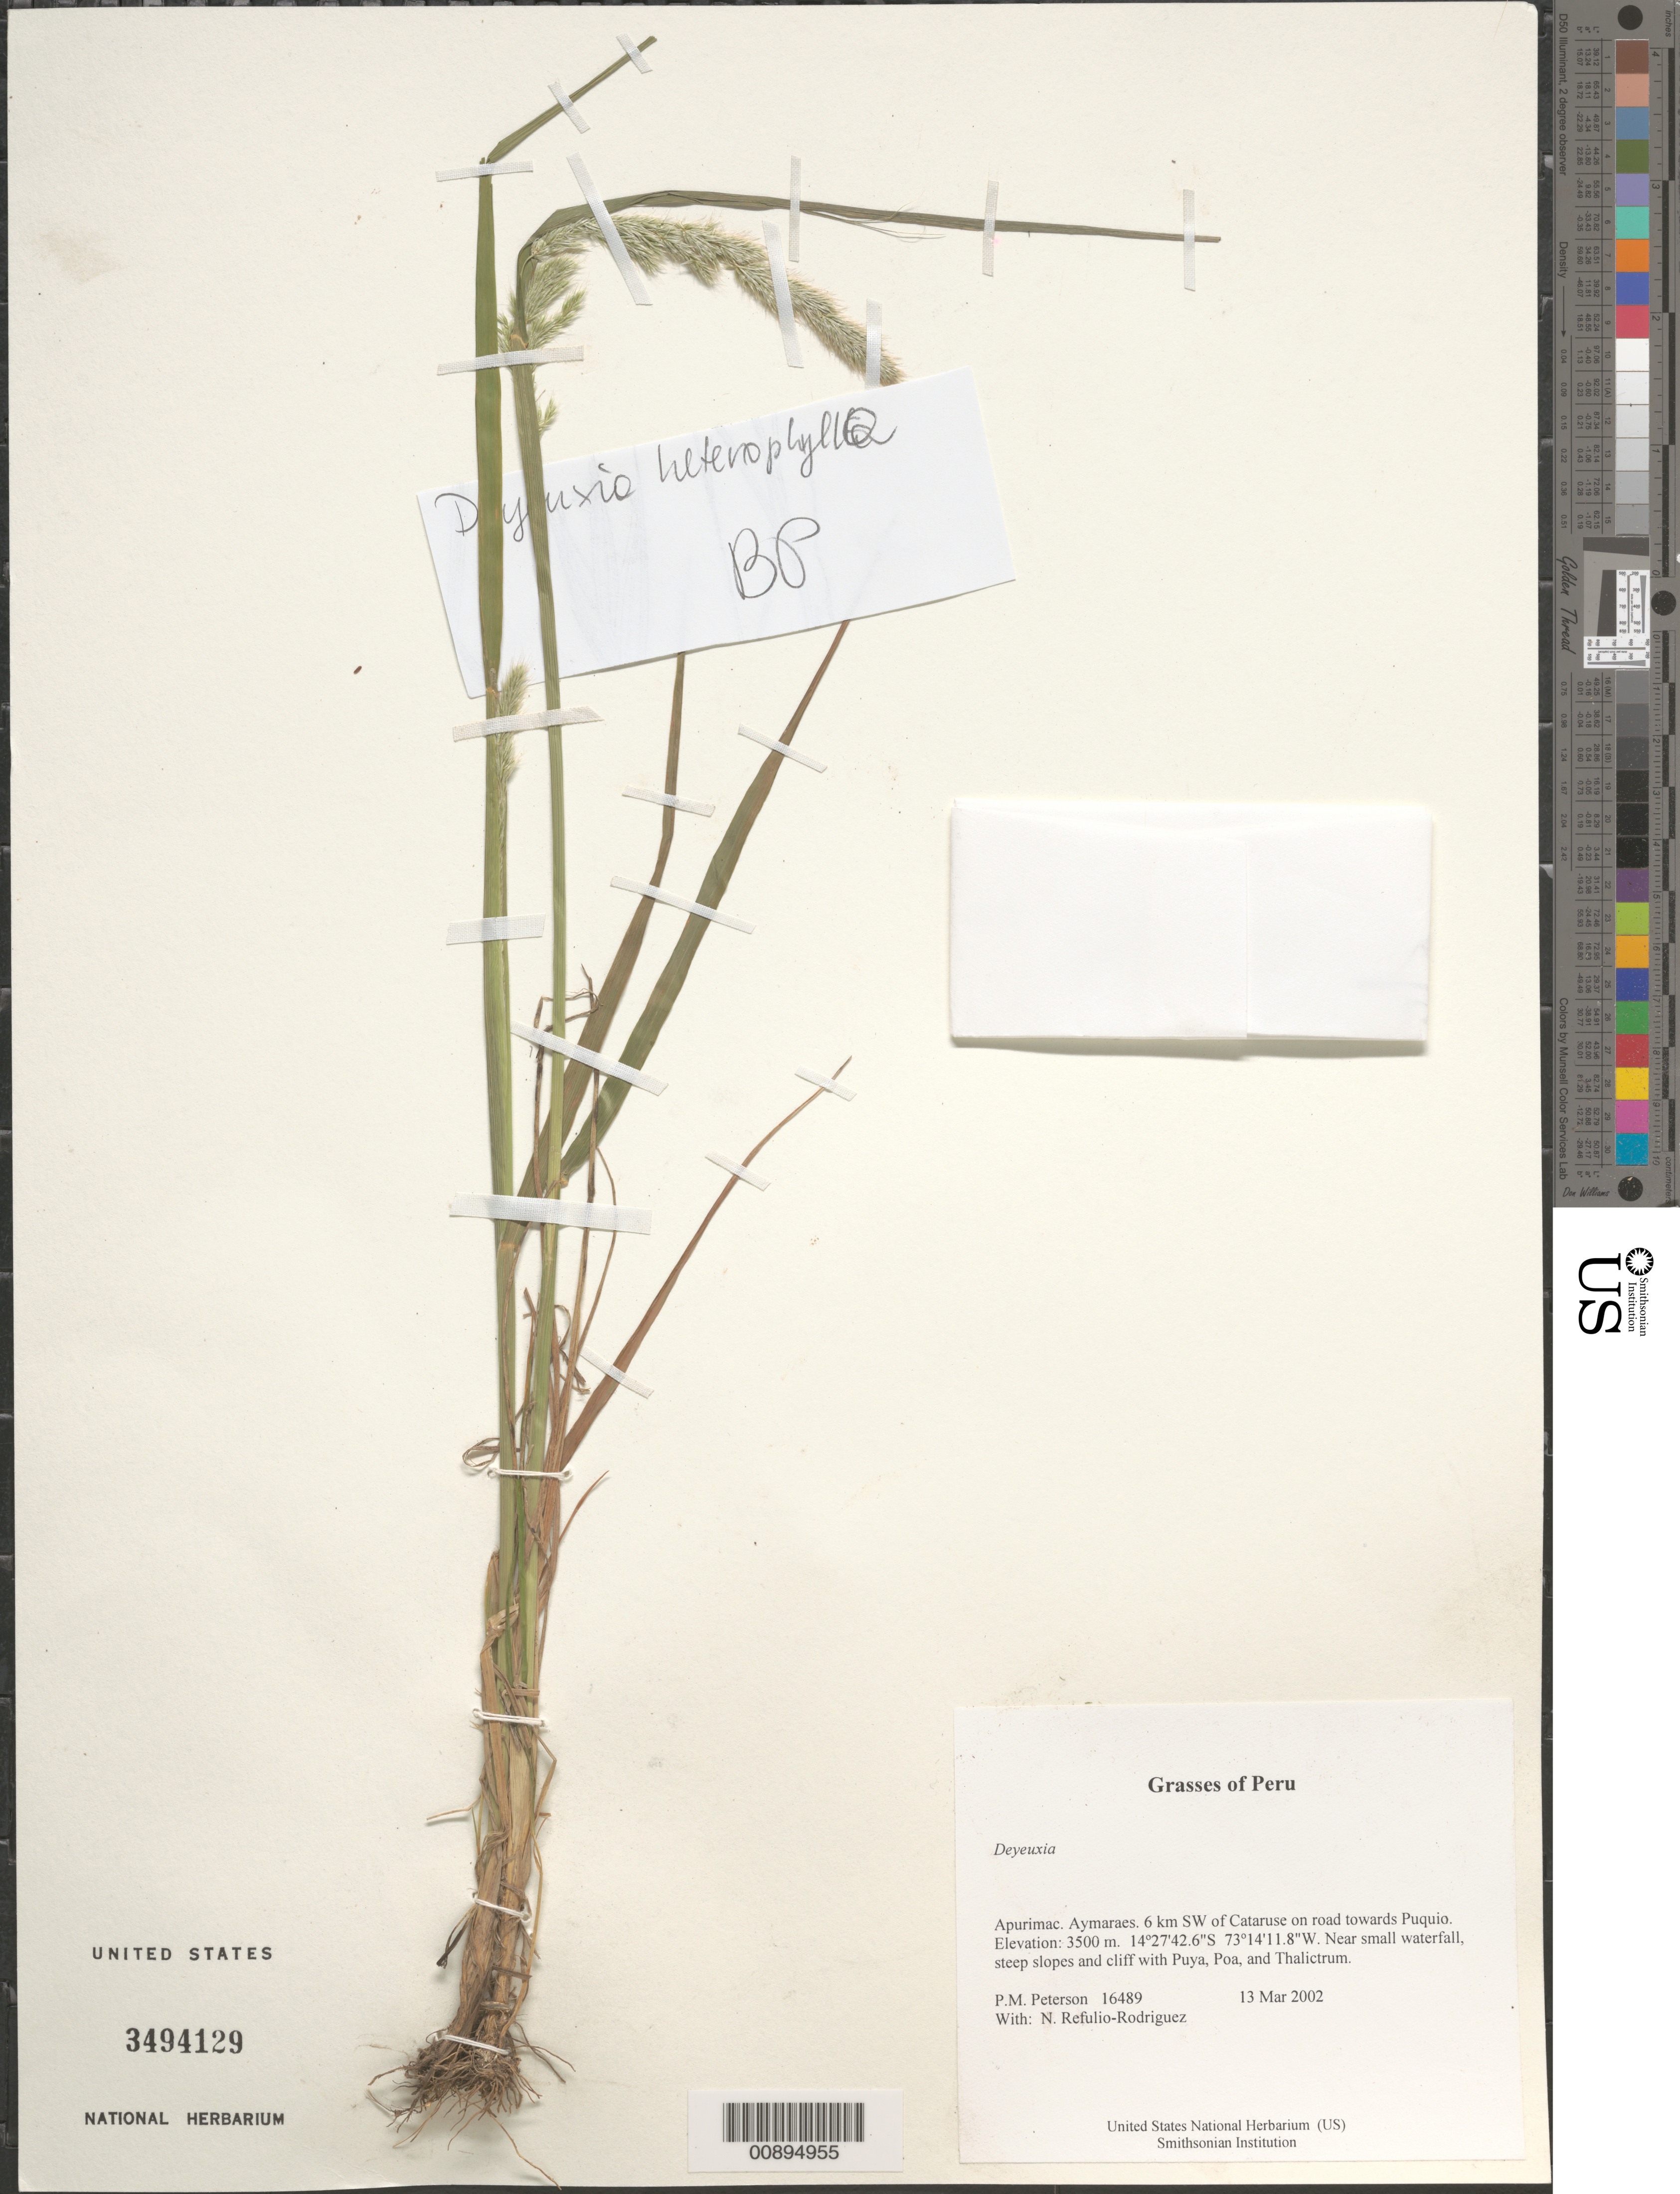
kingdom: Plantae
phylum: Tracheophyta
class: Liliopsida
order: Poales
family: Poaceae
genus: Calamagrostis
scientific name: Calamagrostis sp.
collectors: P. M. Peterson & N. Refulio-Rodríguez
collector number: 16489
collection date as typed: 13 Mar 2002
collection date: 2002-03-13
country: Peru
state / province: Apurímac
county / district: Aymaraes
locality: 6 km SW of Cataruse on road towards Puquio.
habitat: Near small waterfall, steep slopes and cliff with ~Puya, Poa, and Thalictrum~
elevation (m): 3500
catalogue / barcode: US 3494129